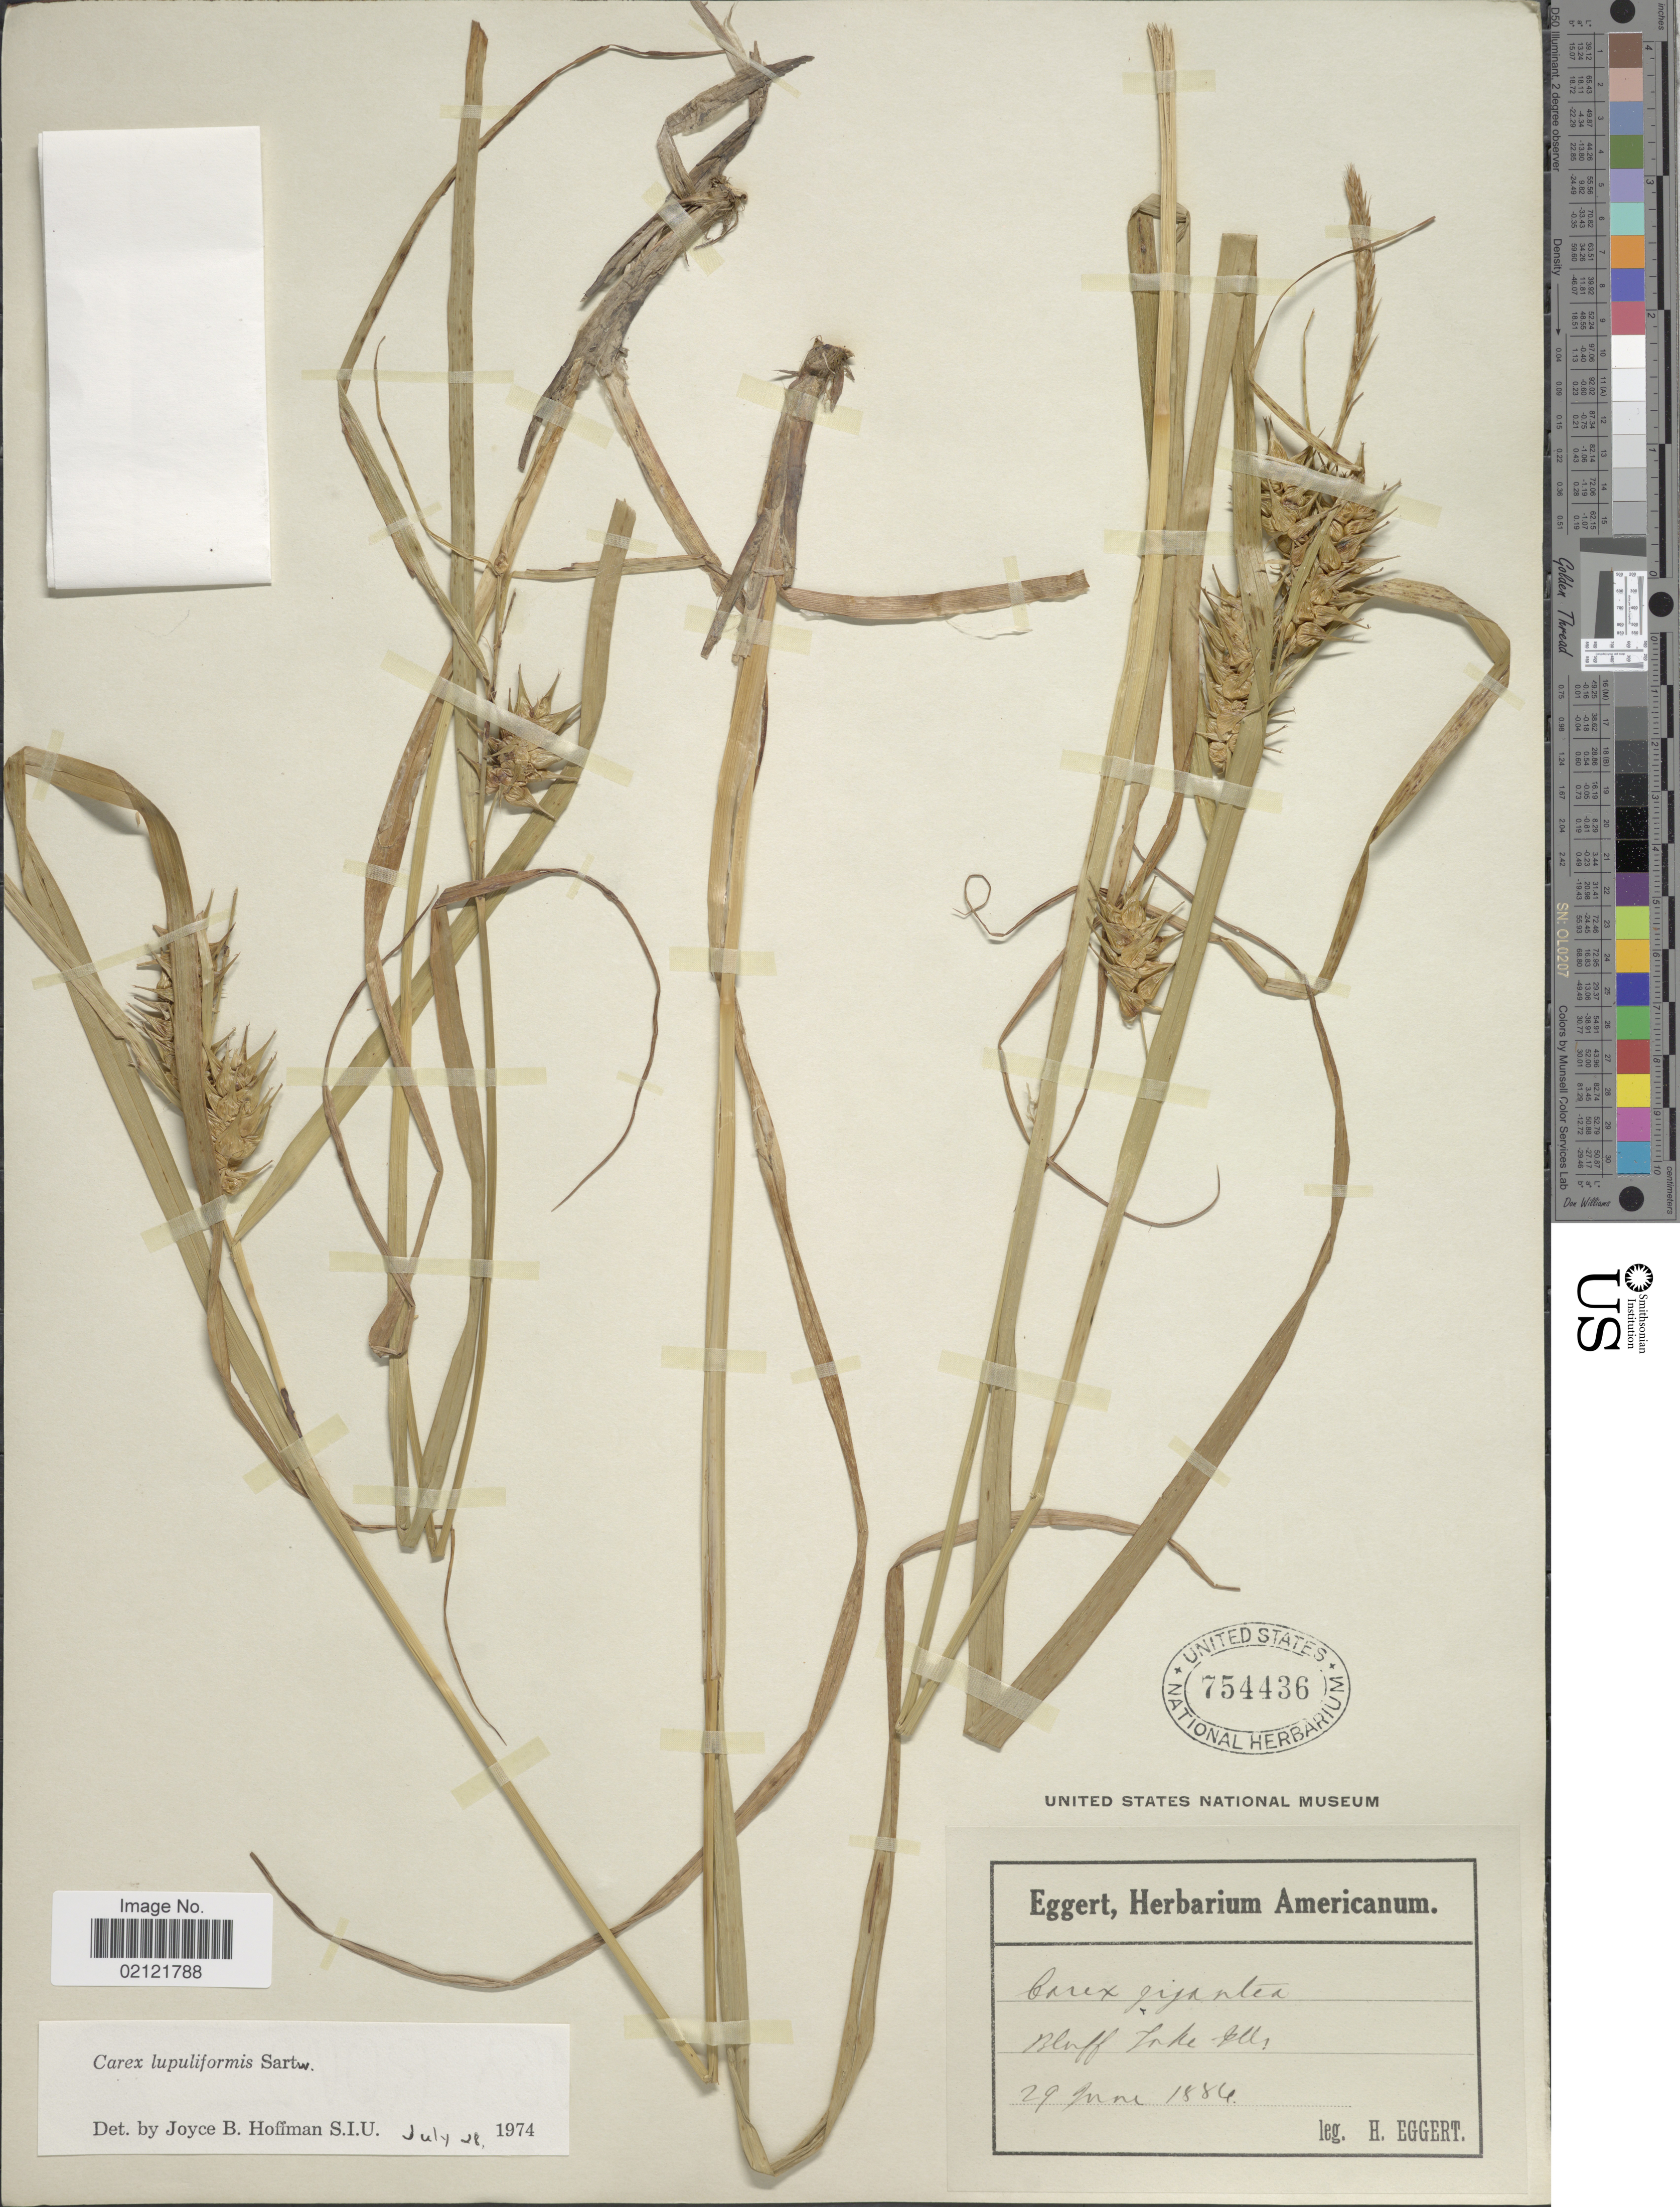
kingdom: Plantae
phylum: Tracheophyta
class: Liliopsida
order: Poales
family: Cyperaceae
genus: Carex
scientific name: Carex lupuliformis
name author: Sartwell ex Dewey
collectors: H. Eggert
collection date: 1884-06-29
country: United States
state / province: Illinois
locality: Bluff Lake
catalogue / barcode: US 754436